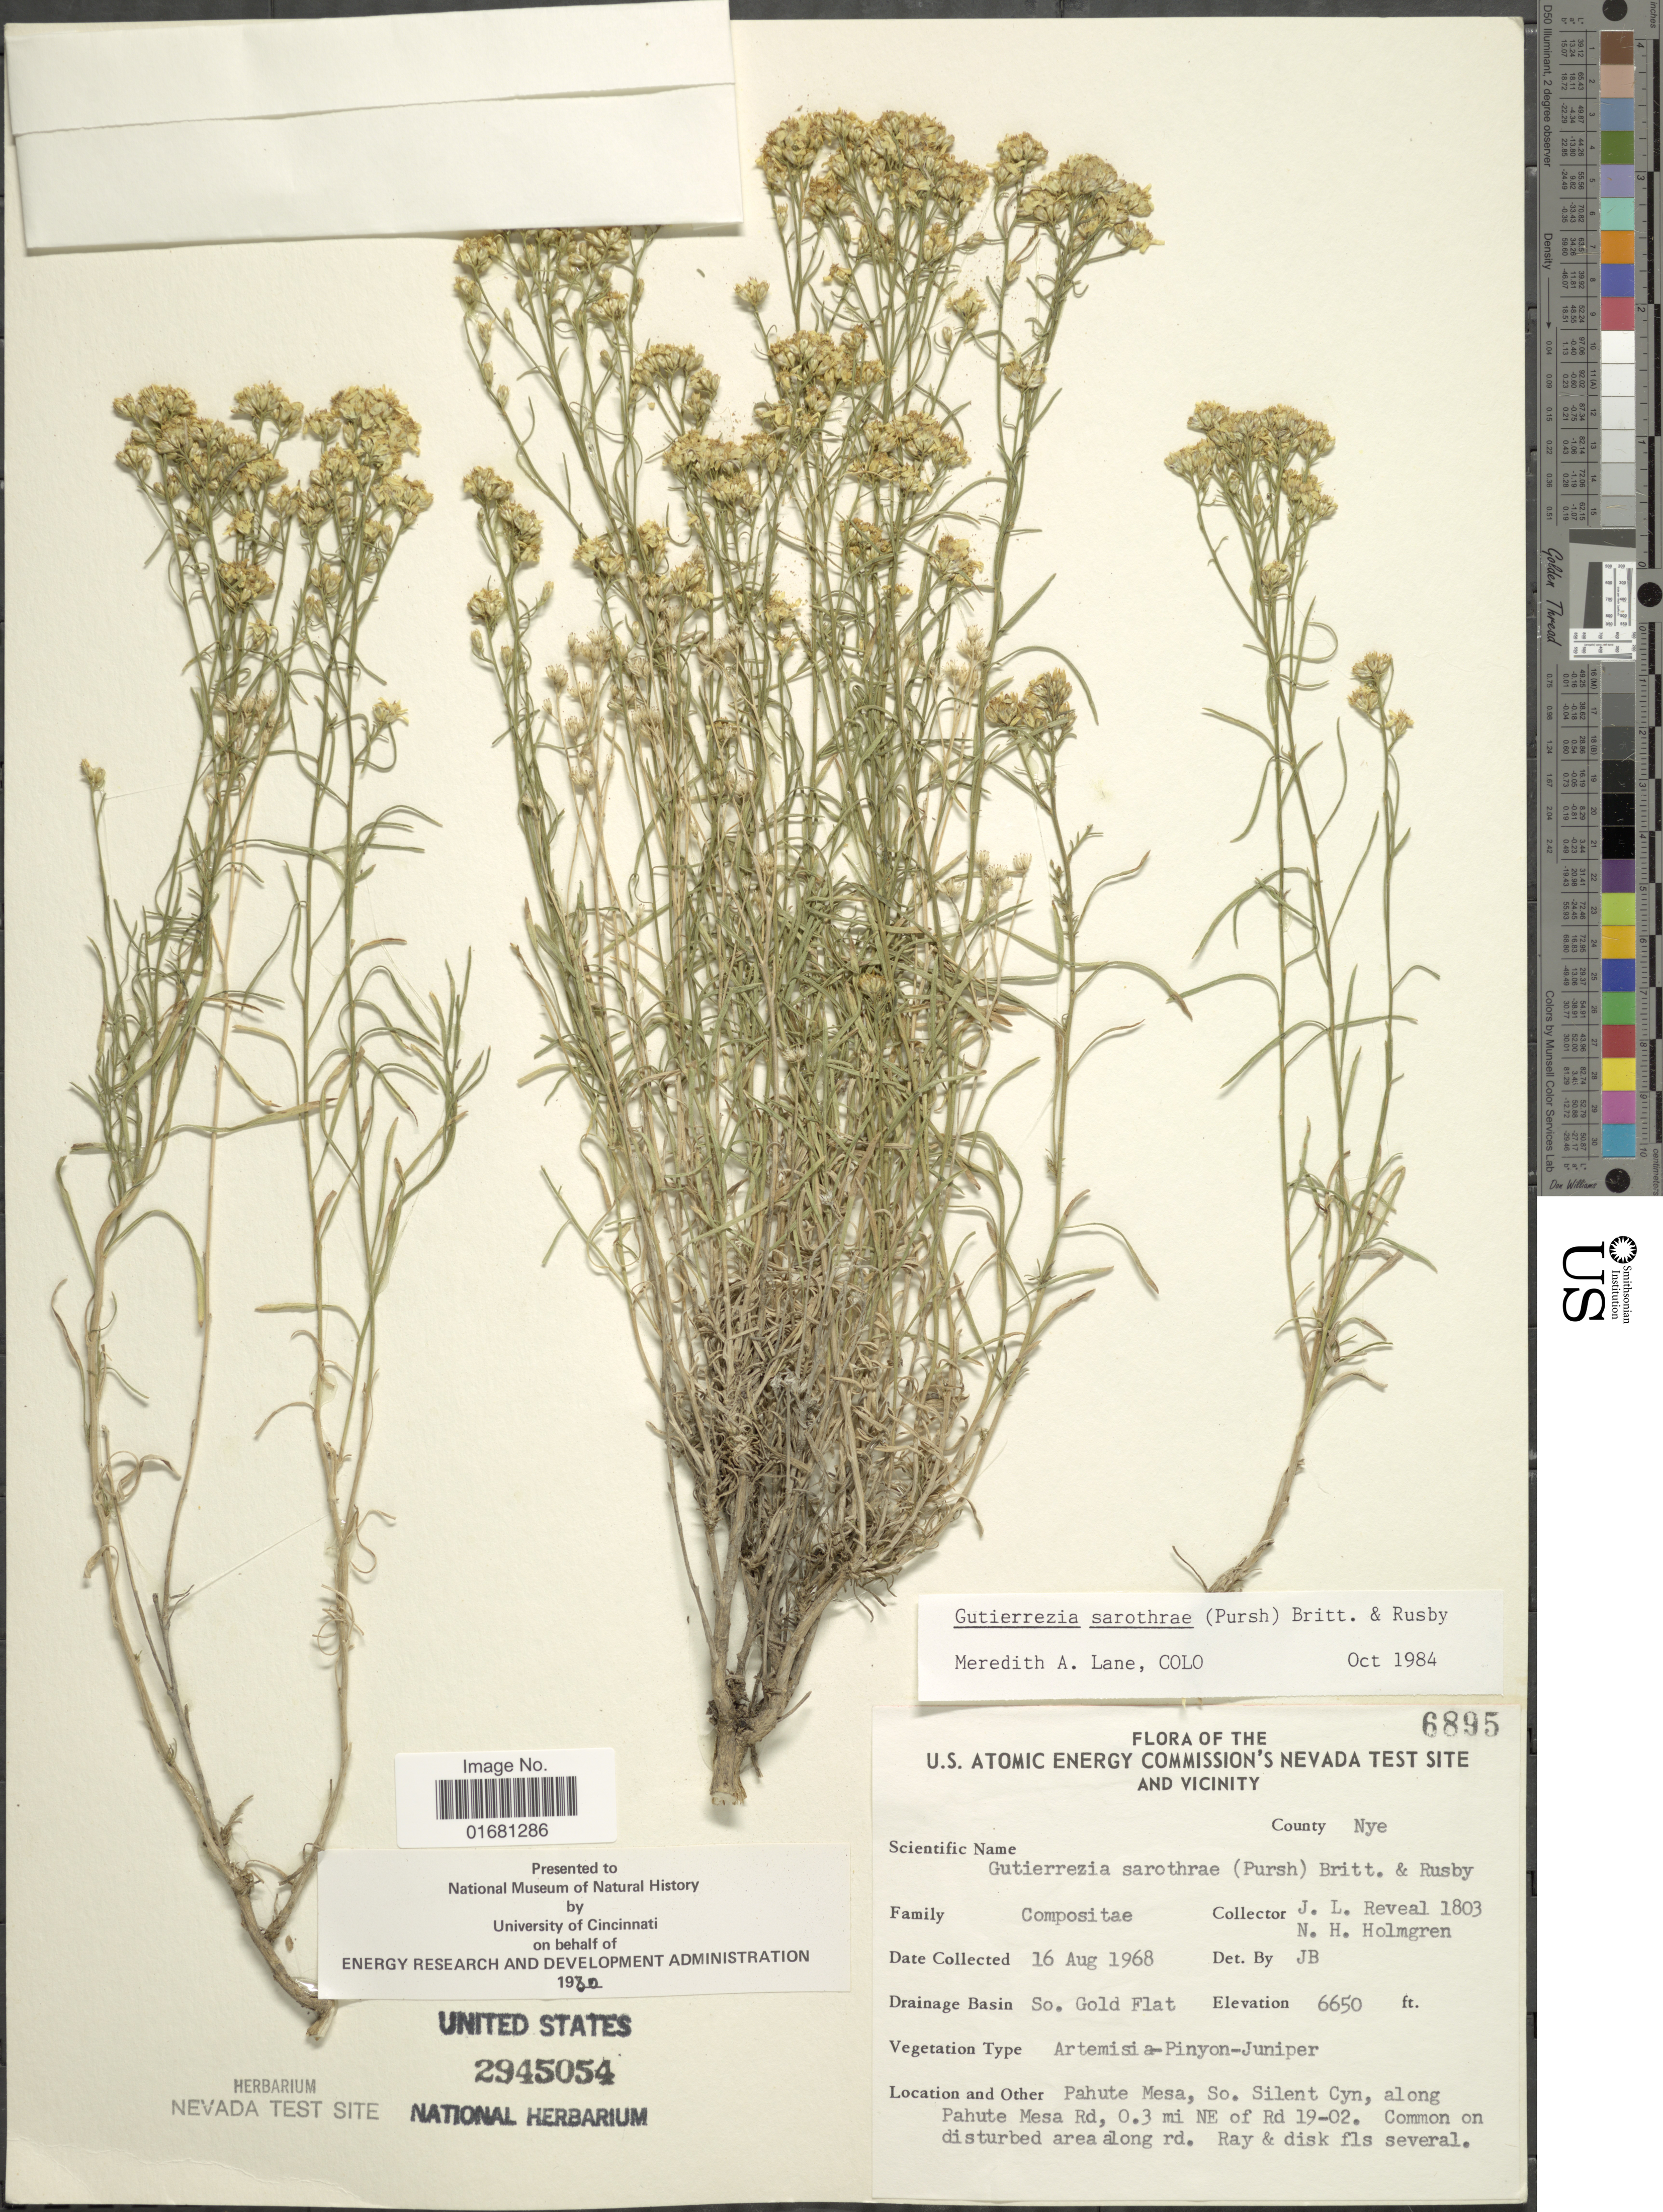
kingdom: Plantae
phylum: Tracheophyta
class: Magnoliopsida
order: Asterales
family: Asteraceae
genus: Gutierrezia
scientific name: Gutierrezia sarothrae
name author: (Pursh) Britton & Rusby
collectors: J. L. Reveal & N. H. Holmgren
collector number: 1803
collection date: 1968-08-16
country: United States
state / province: Nevada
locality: Nevada. County Nye. Pahute Mesa, So. Silent Cyn, along Pahute Mesa Rd, 0.3 mi NE of Rd 19-02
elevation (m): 2027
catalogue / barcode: US 2945054